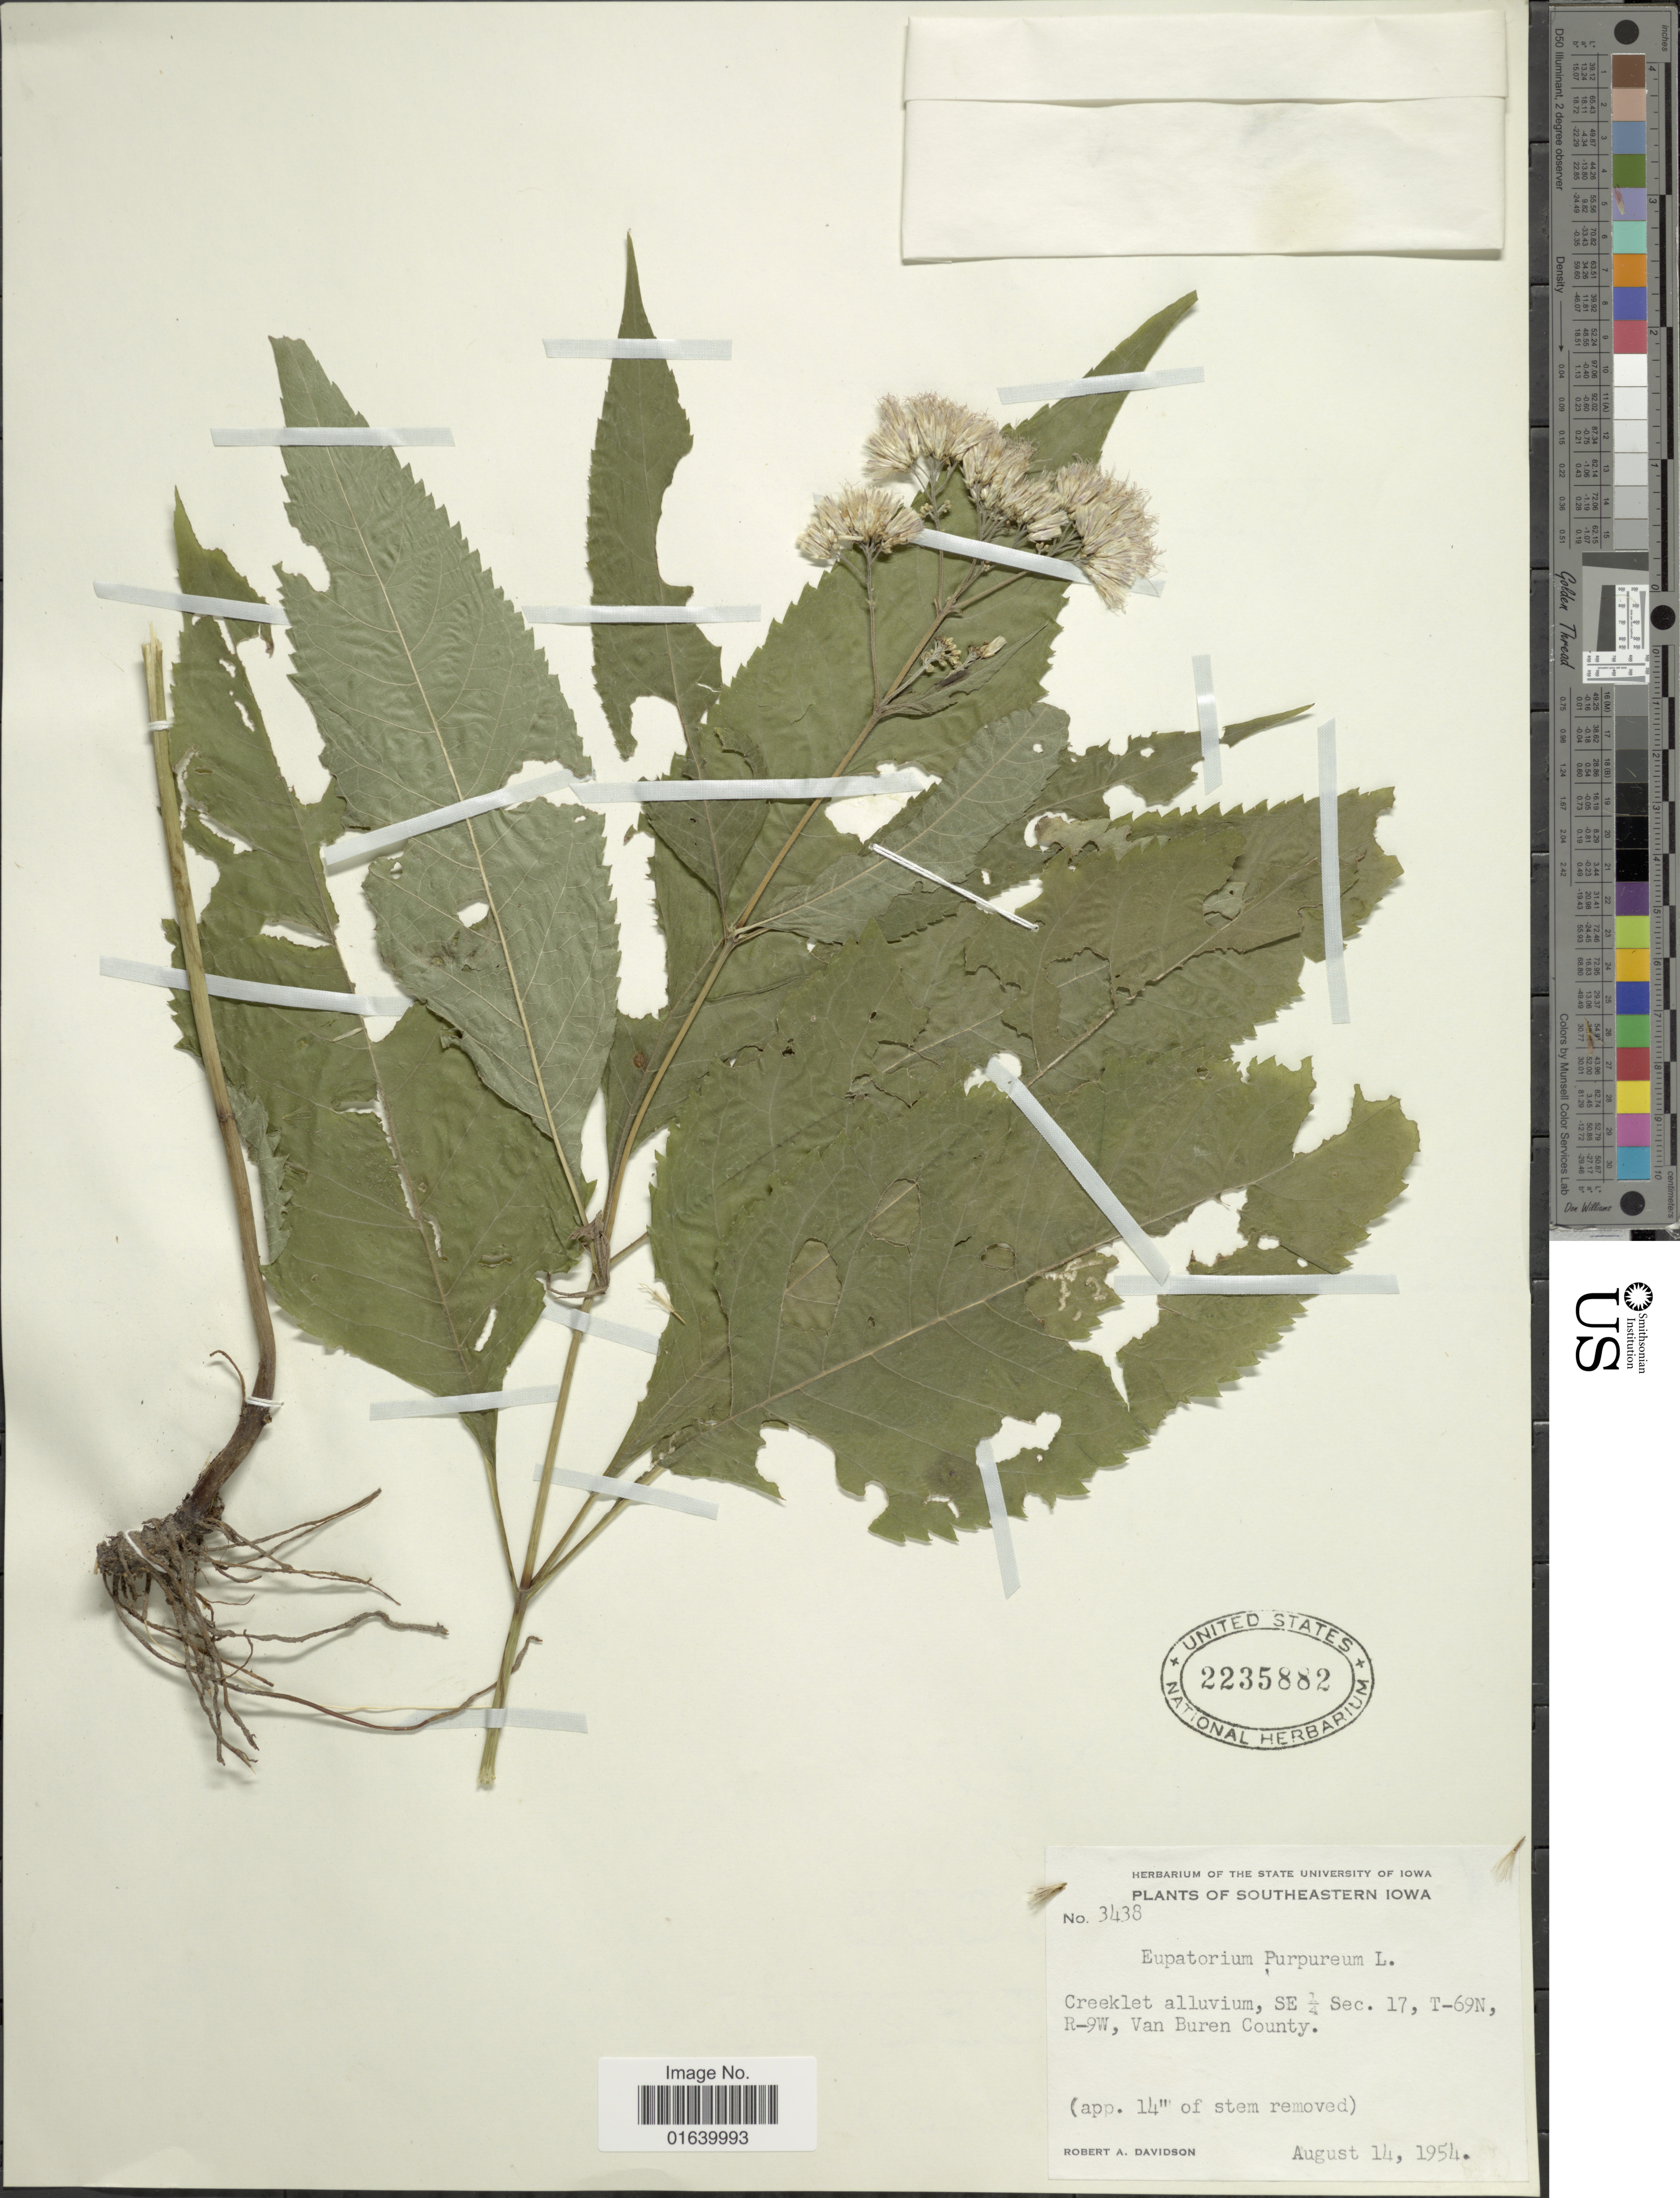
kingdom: Plantae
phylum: Tracheophyta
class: Magnoliopsida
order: Asterales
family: Asteraceae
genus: Eupatorium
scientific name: Eupatorium purpureum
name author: (L.) E.E. Lamont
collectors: R. A. Davidson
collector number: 3438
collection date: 1954-08-14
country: United States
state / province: Iowa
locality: Southeastern Iowa, Creeklet alluvium, SE 1/4 Sec. 17, T-69N, R-9W, Van Buren County.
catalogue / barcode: US 2235882